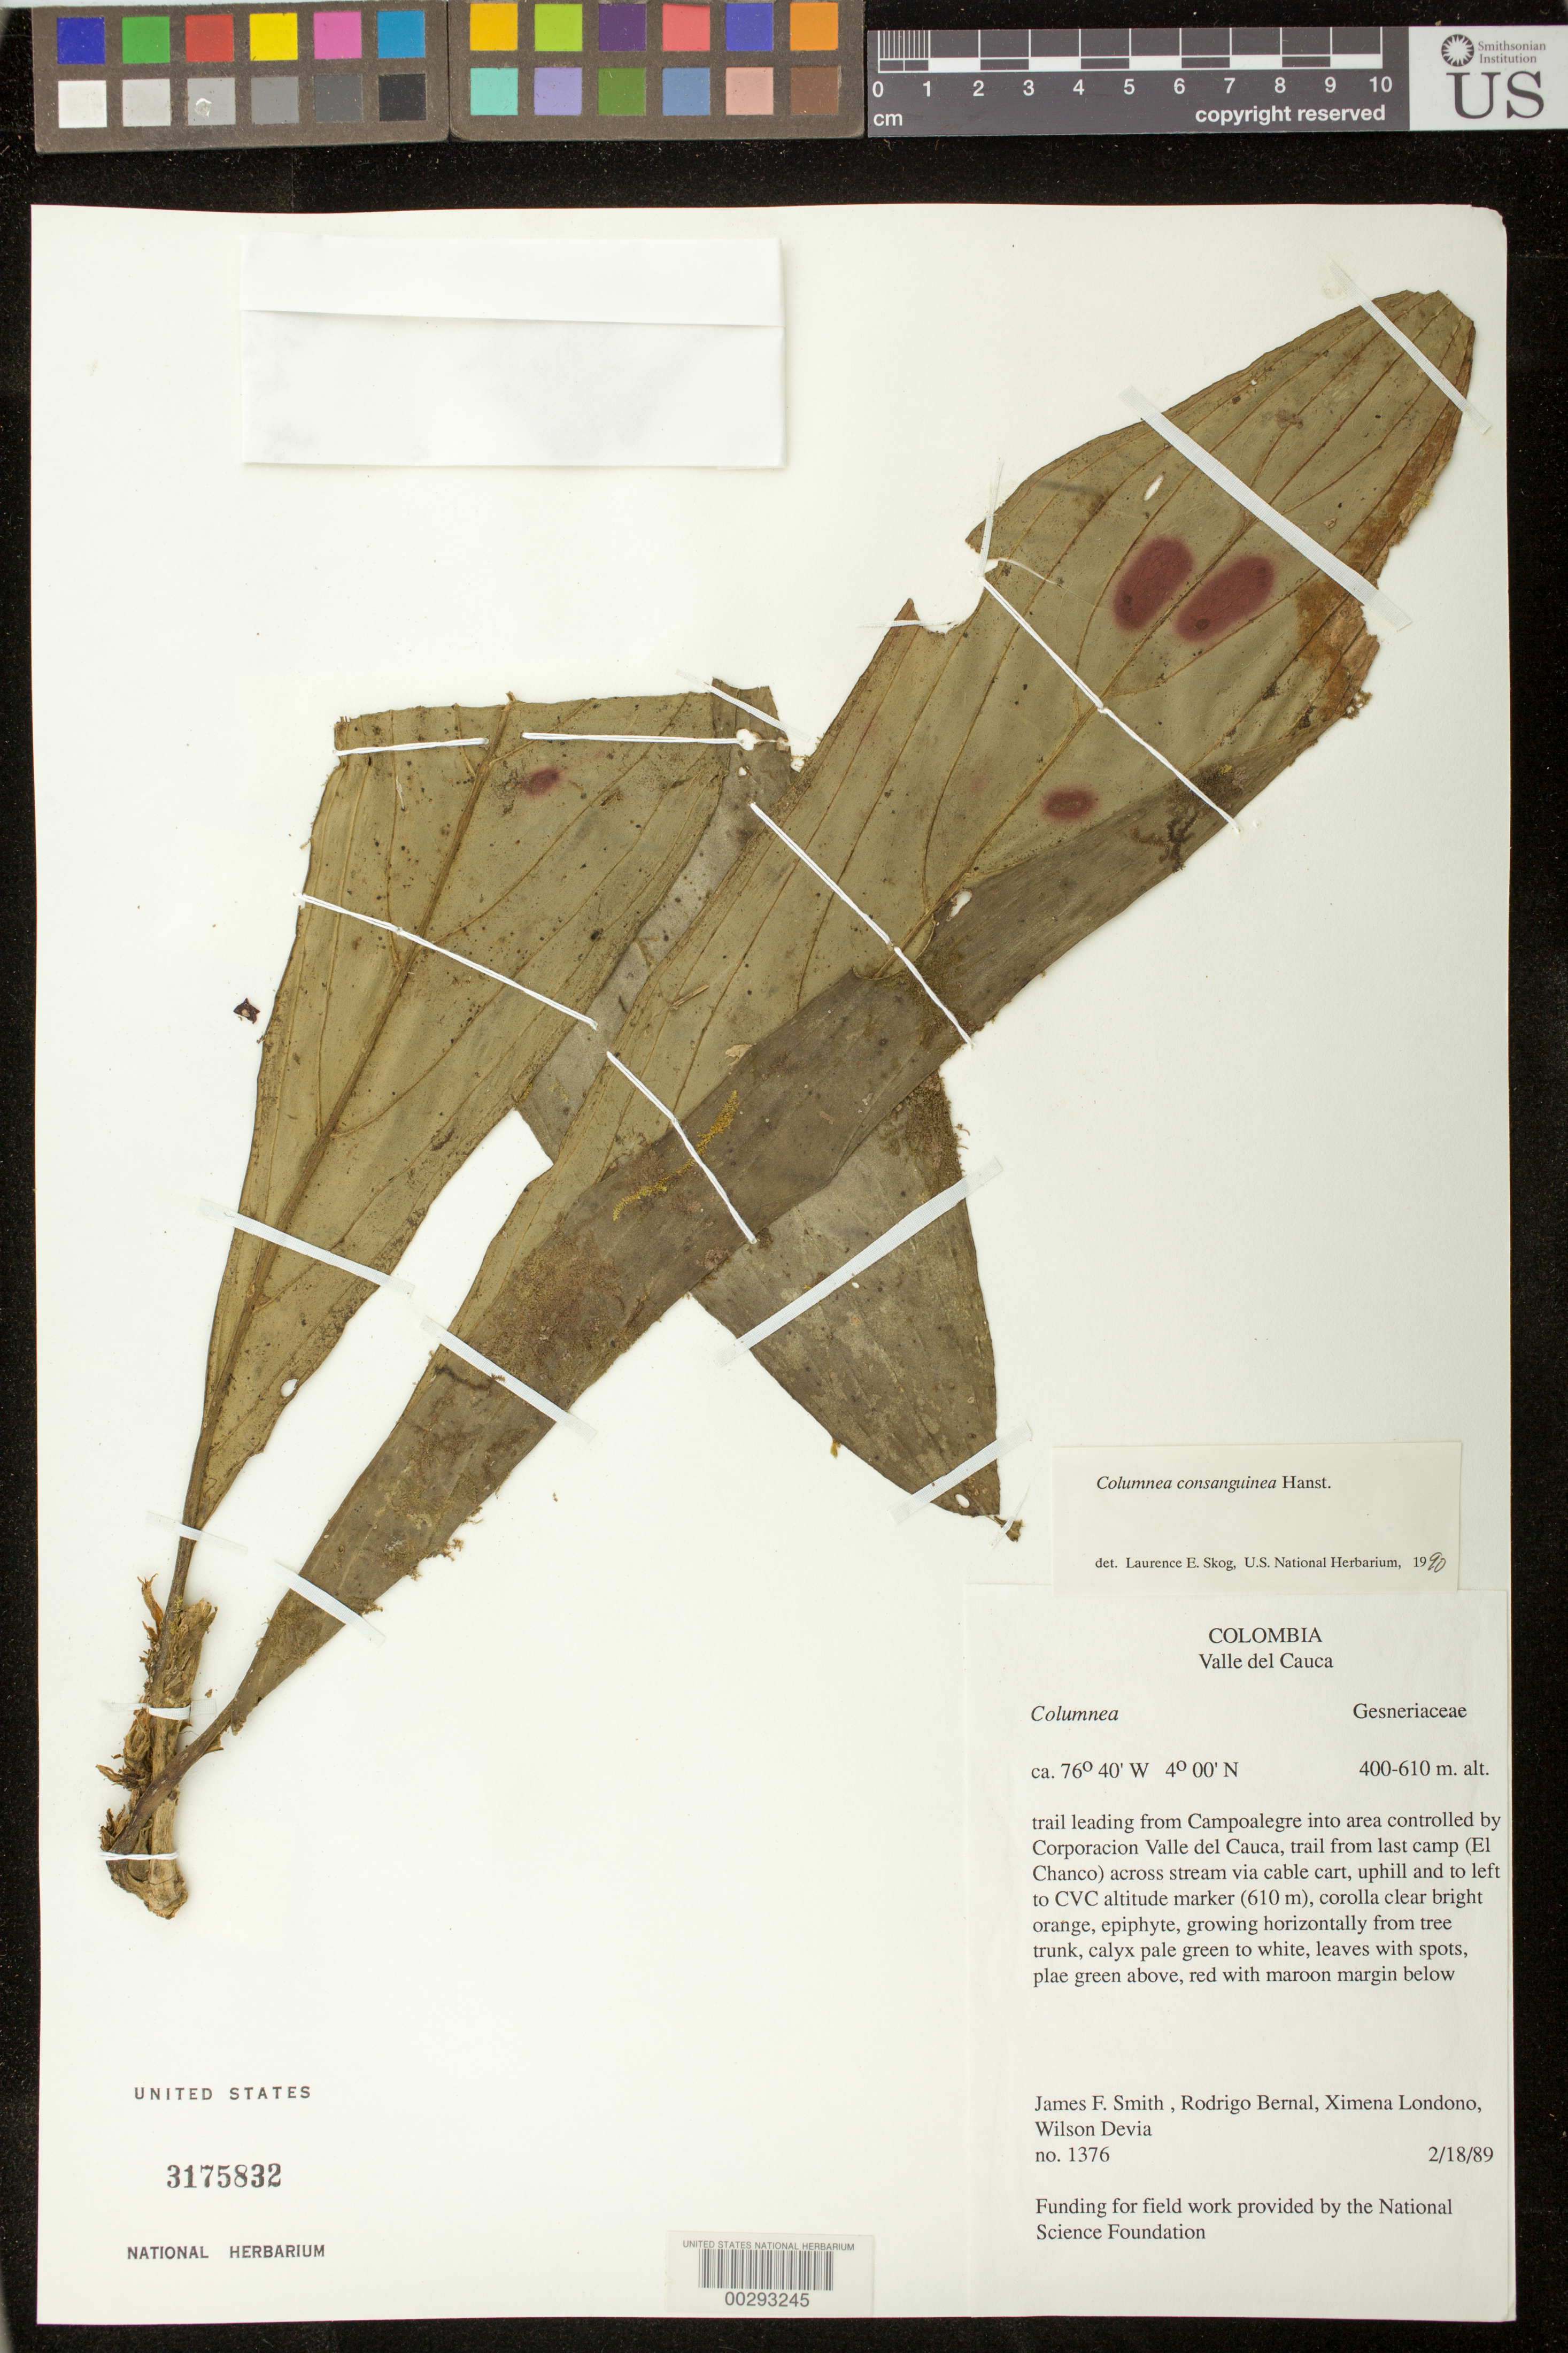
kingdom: Plantae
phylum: Tracheophyta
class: Magnoliopsida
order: Lamiales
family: Gesneriaceae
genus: Columnea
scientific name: Columnea consanguinea Hanst. var. consanguinea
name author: (Hanst.) Hanst.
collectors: J. Smith, R. Bernal, X. Londoño & W. Devia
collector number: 1376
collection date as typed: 18 Feb 1989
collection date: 1989-02-18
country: Colombia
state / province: Valle del Cauca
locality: From Campoalegre in area of Corporacion Valle del Cauca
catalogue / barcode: US 3175832